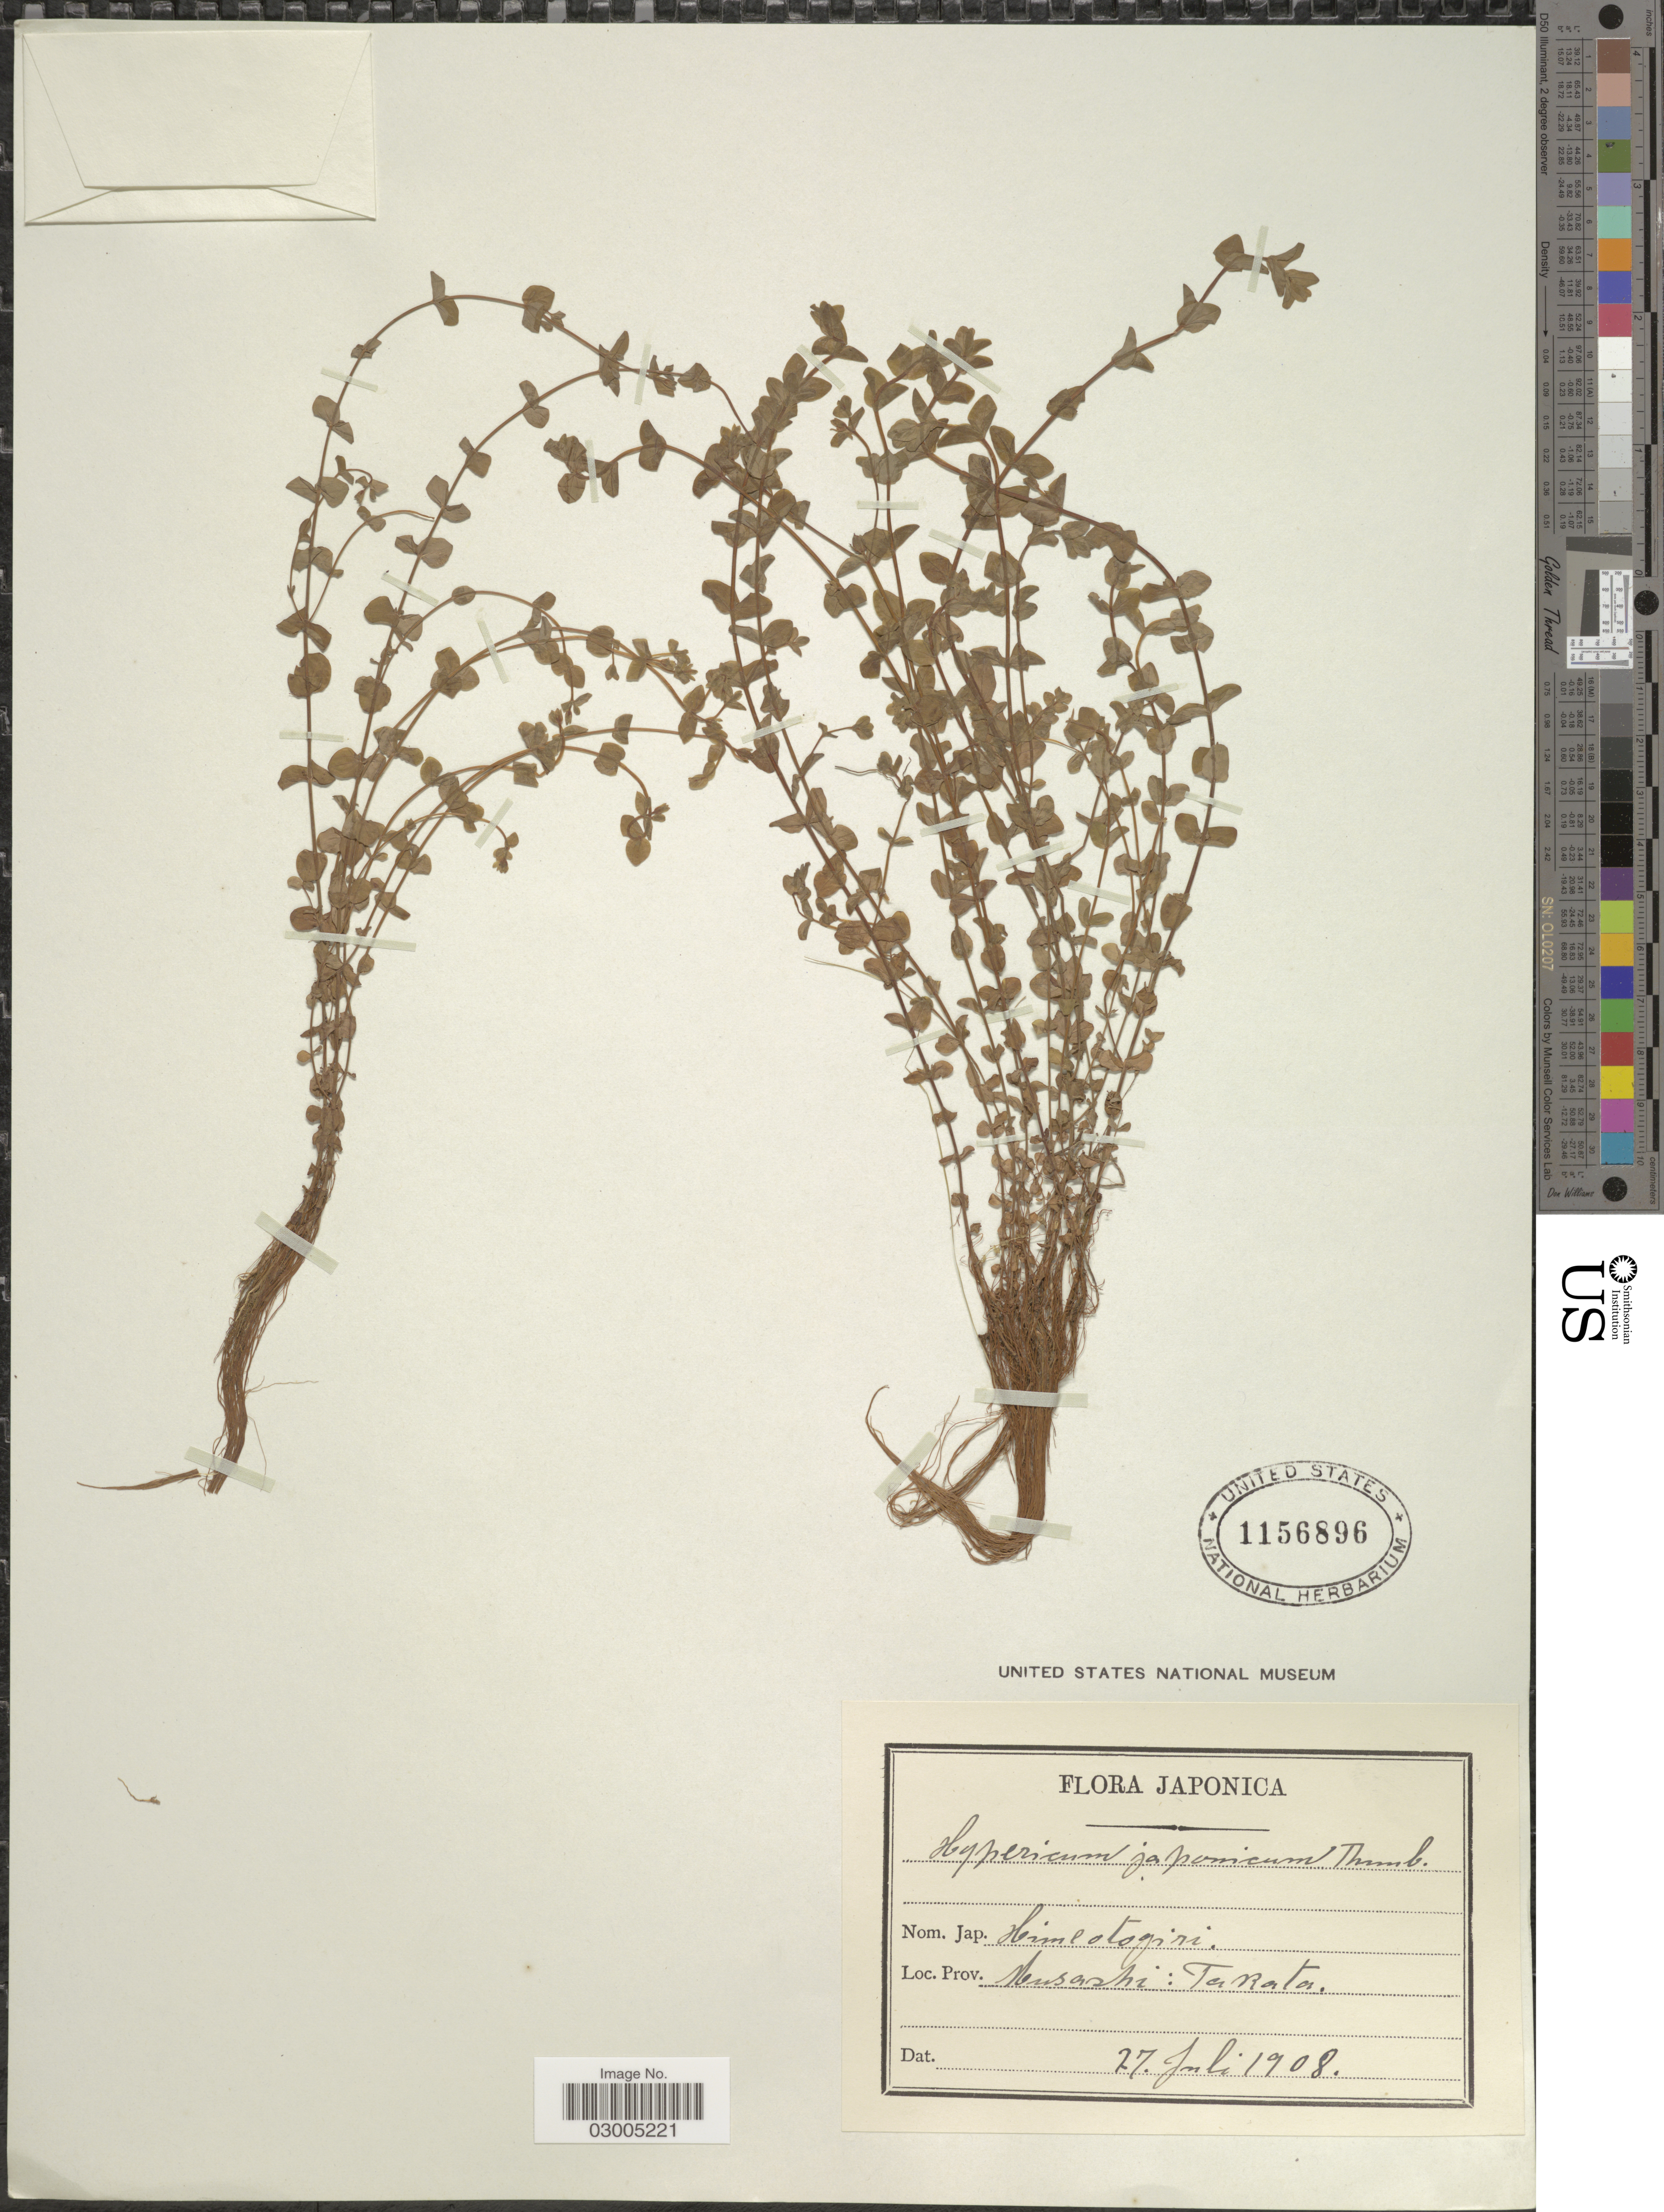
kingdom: Plantae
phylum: Tracheophyta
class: Magnoliopsida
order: Malpighiales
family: Hypericaceae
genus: Hypericum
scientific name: Hypericum japonicum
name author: Thunb.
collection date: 1908-07-27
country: Japan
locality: Prov. Musashi: Takata.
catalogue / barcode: US 1156896